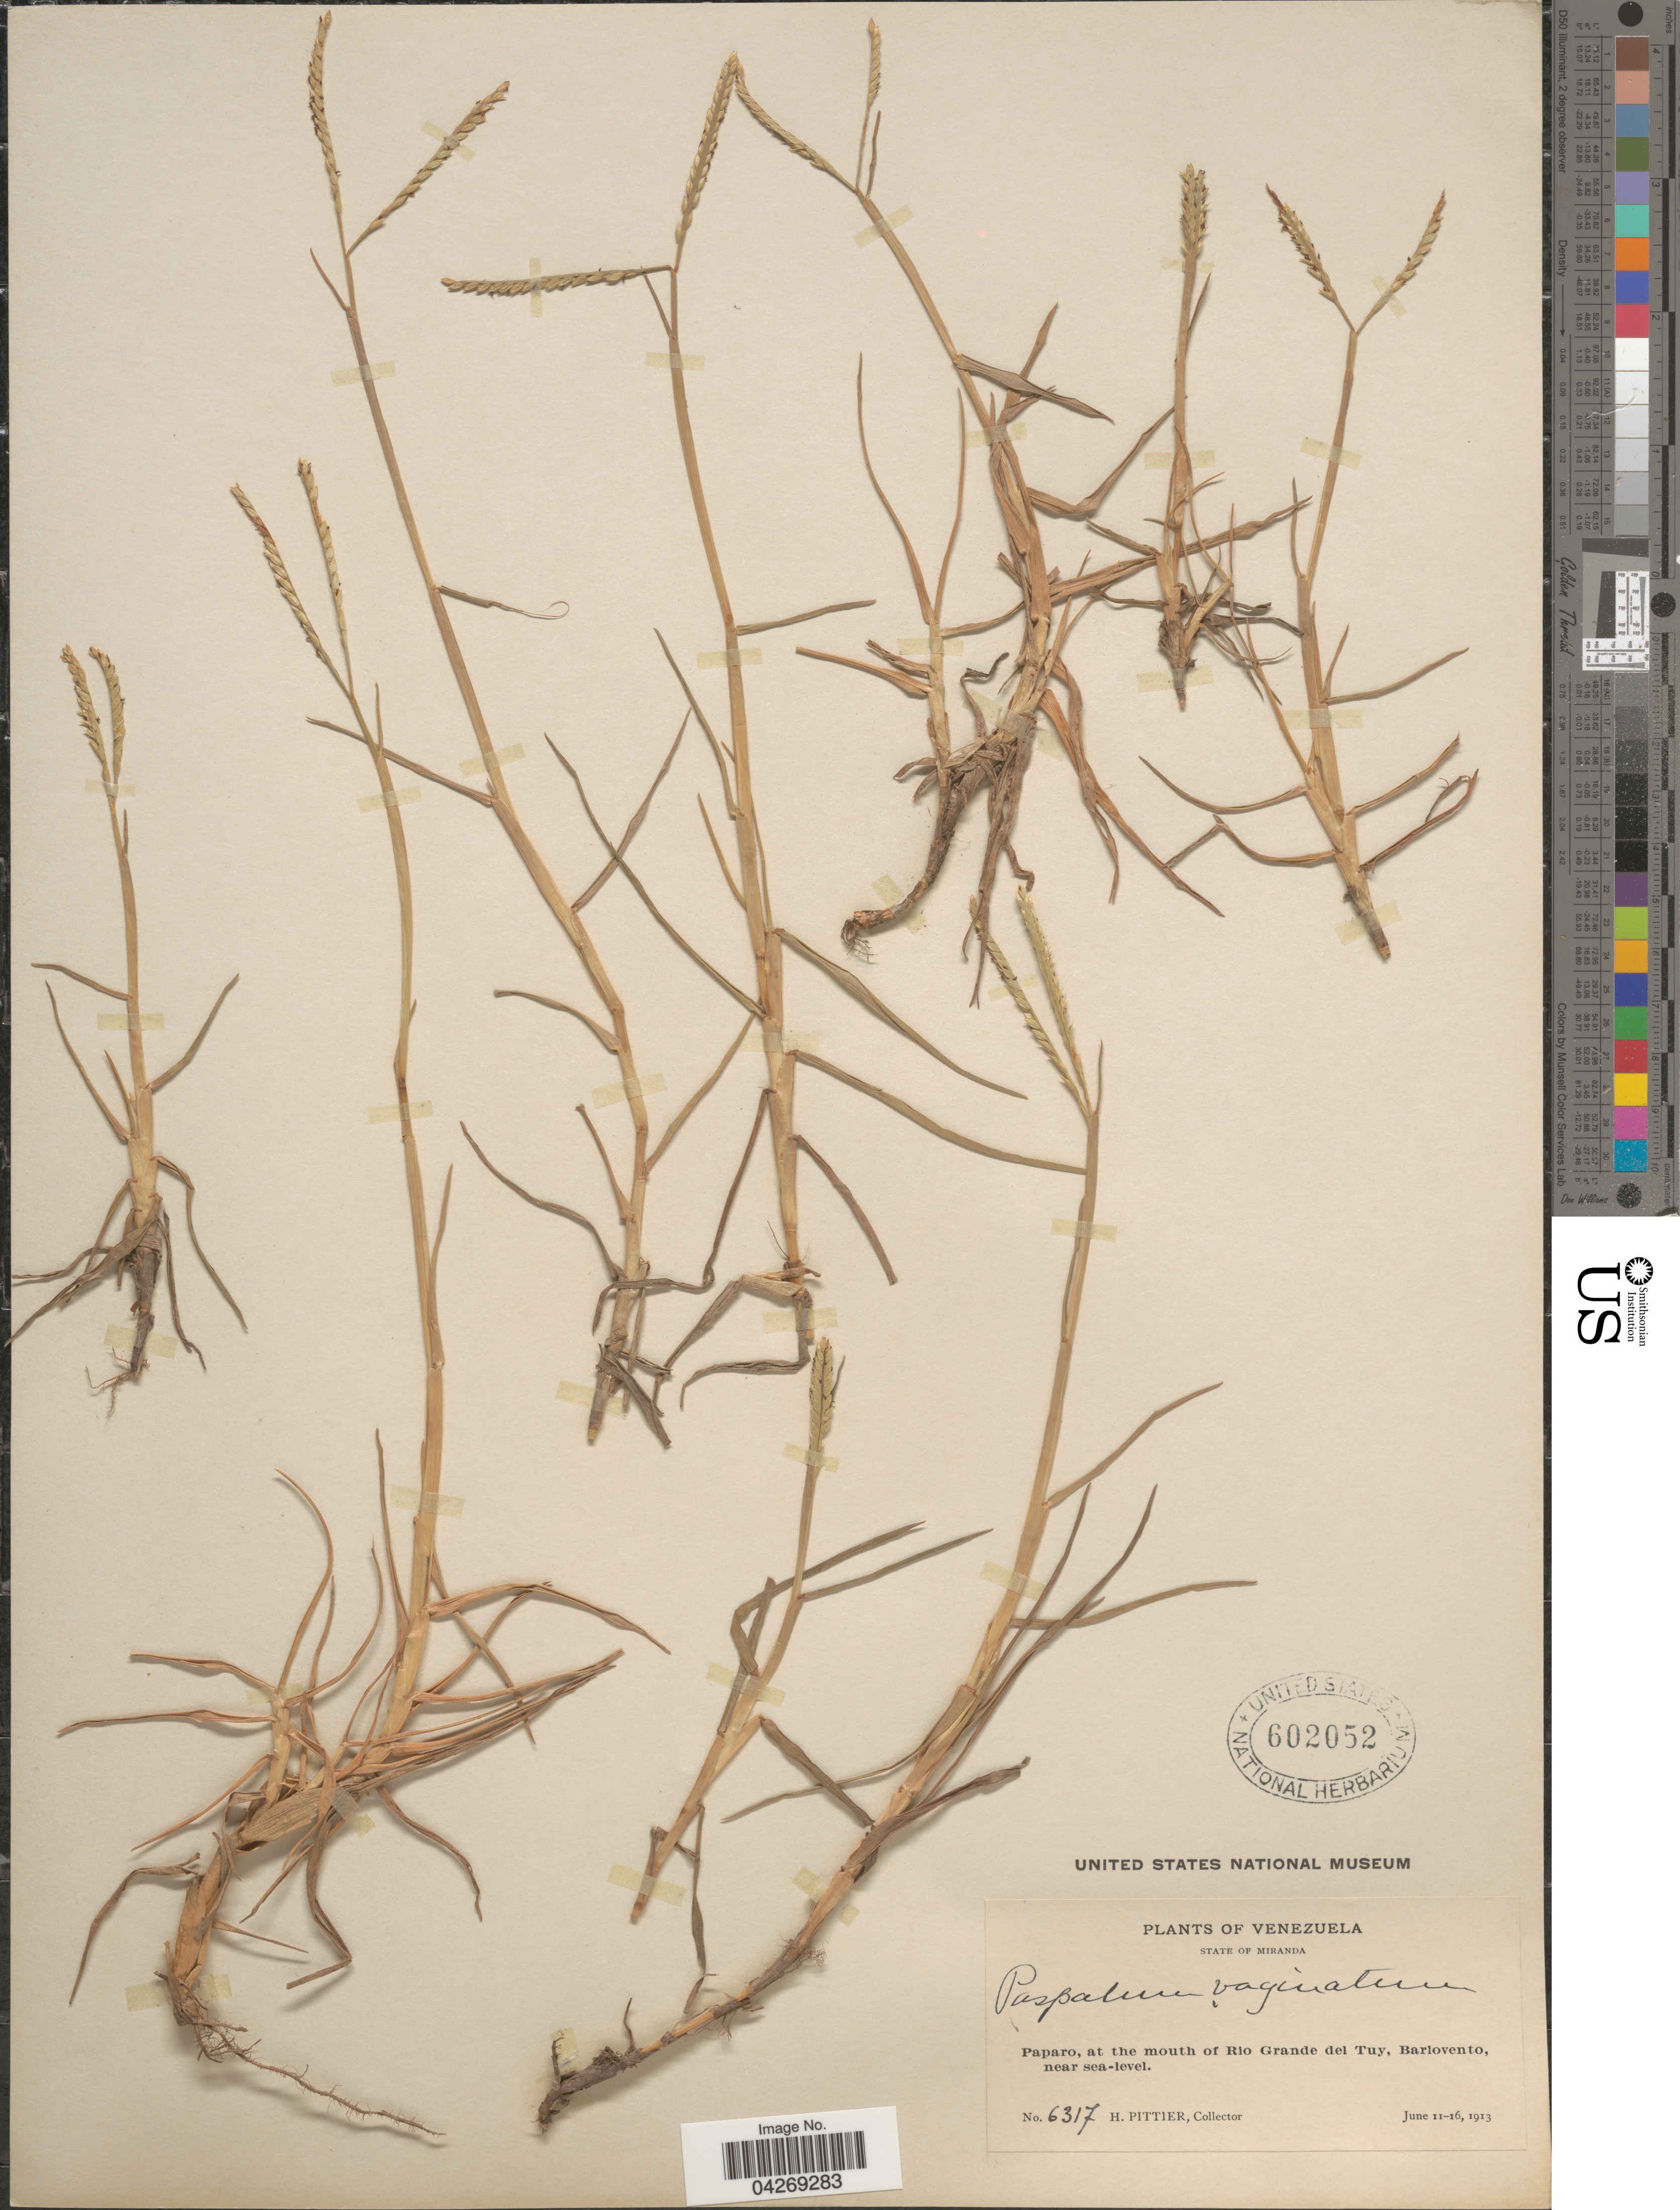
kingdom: Plantae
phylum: Tracheophyta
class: Liliopsida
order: Poales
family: Poaceae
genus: Paspalum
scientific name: Paspalum distichum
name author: L.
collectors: H. F. Pittier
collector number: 6317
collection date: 1913-06-11/1913-06-16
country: Venezuela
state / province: Miranda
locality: Paparo, at the mouth of Rio Grande del Tuy, Barlovento.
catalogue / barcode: US 602052